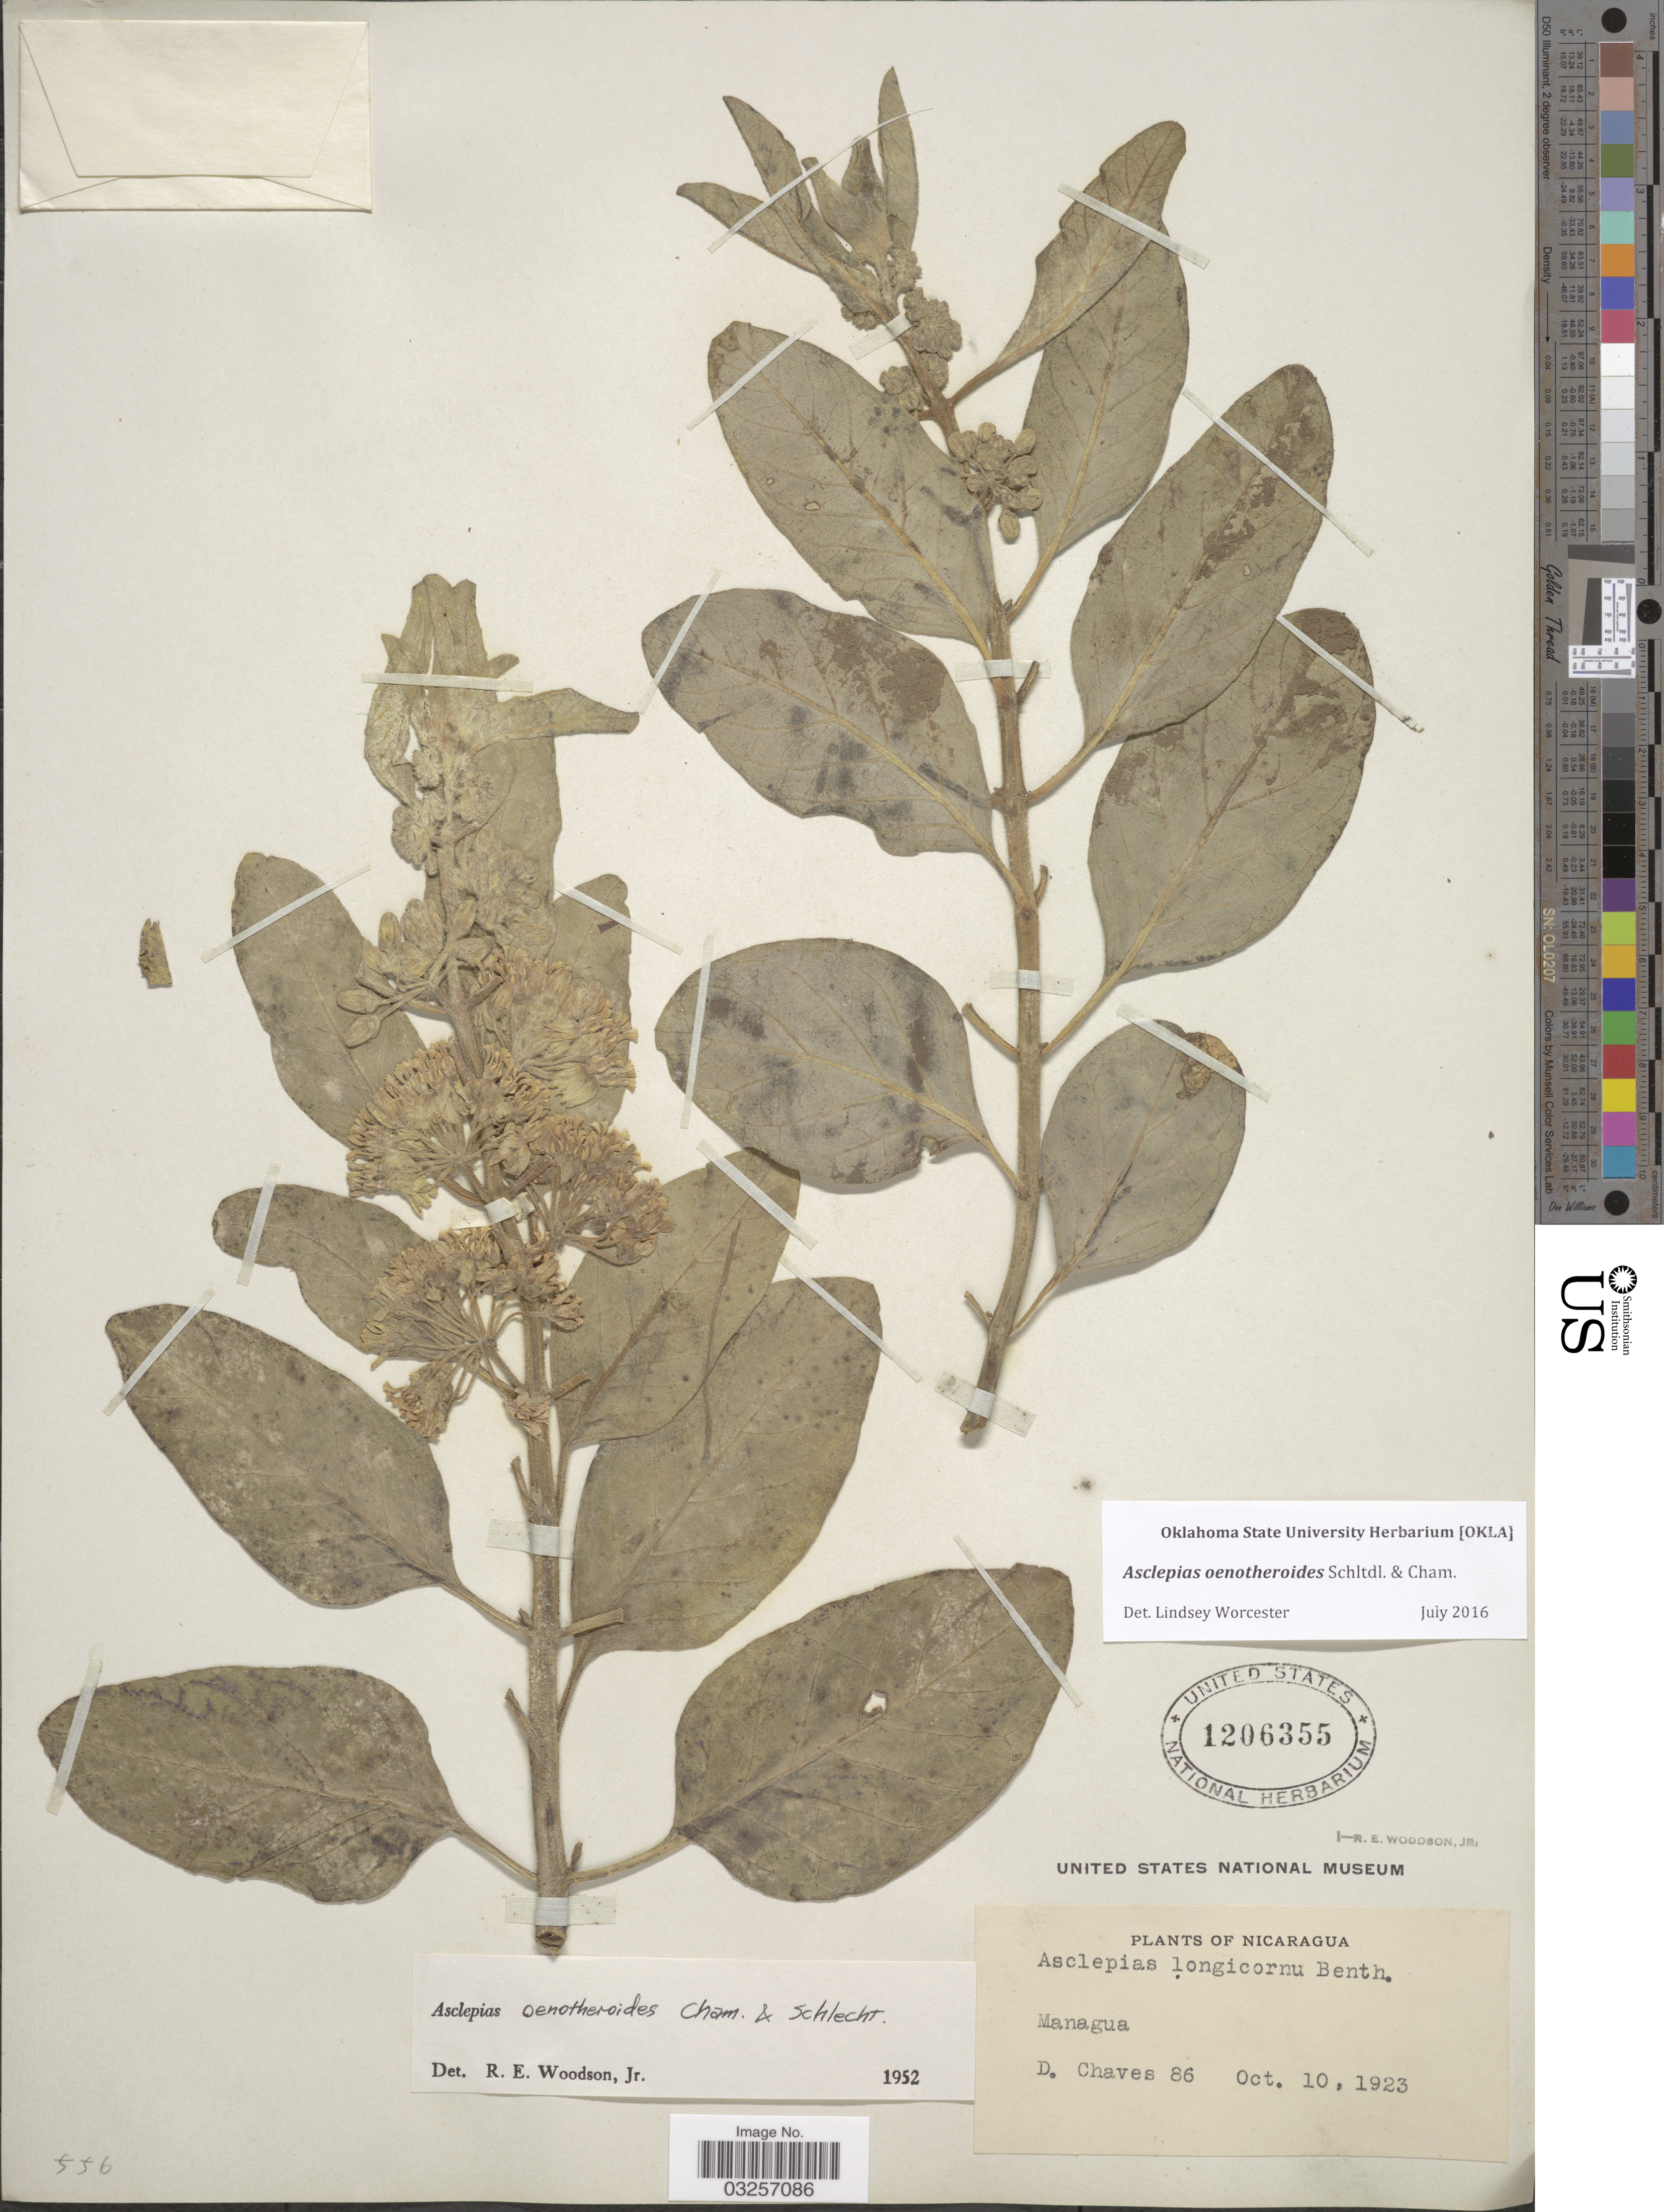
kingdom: Plantae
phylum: Tracheophyta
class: Magnoliopsida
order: Gentianales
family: Apocynaceae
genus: Asclepias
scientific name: Asclepias oenotheroides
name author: Schltdl. & Cham.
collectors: D. Chaves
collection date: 1923-10-10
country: Nicaragua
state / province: Managua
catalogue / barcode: US 1206355